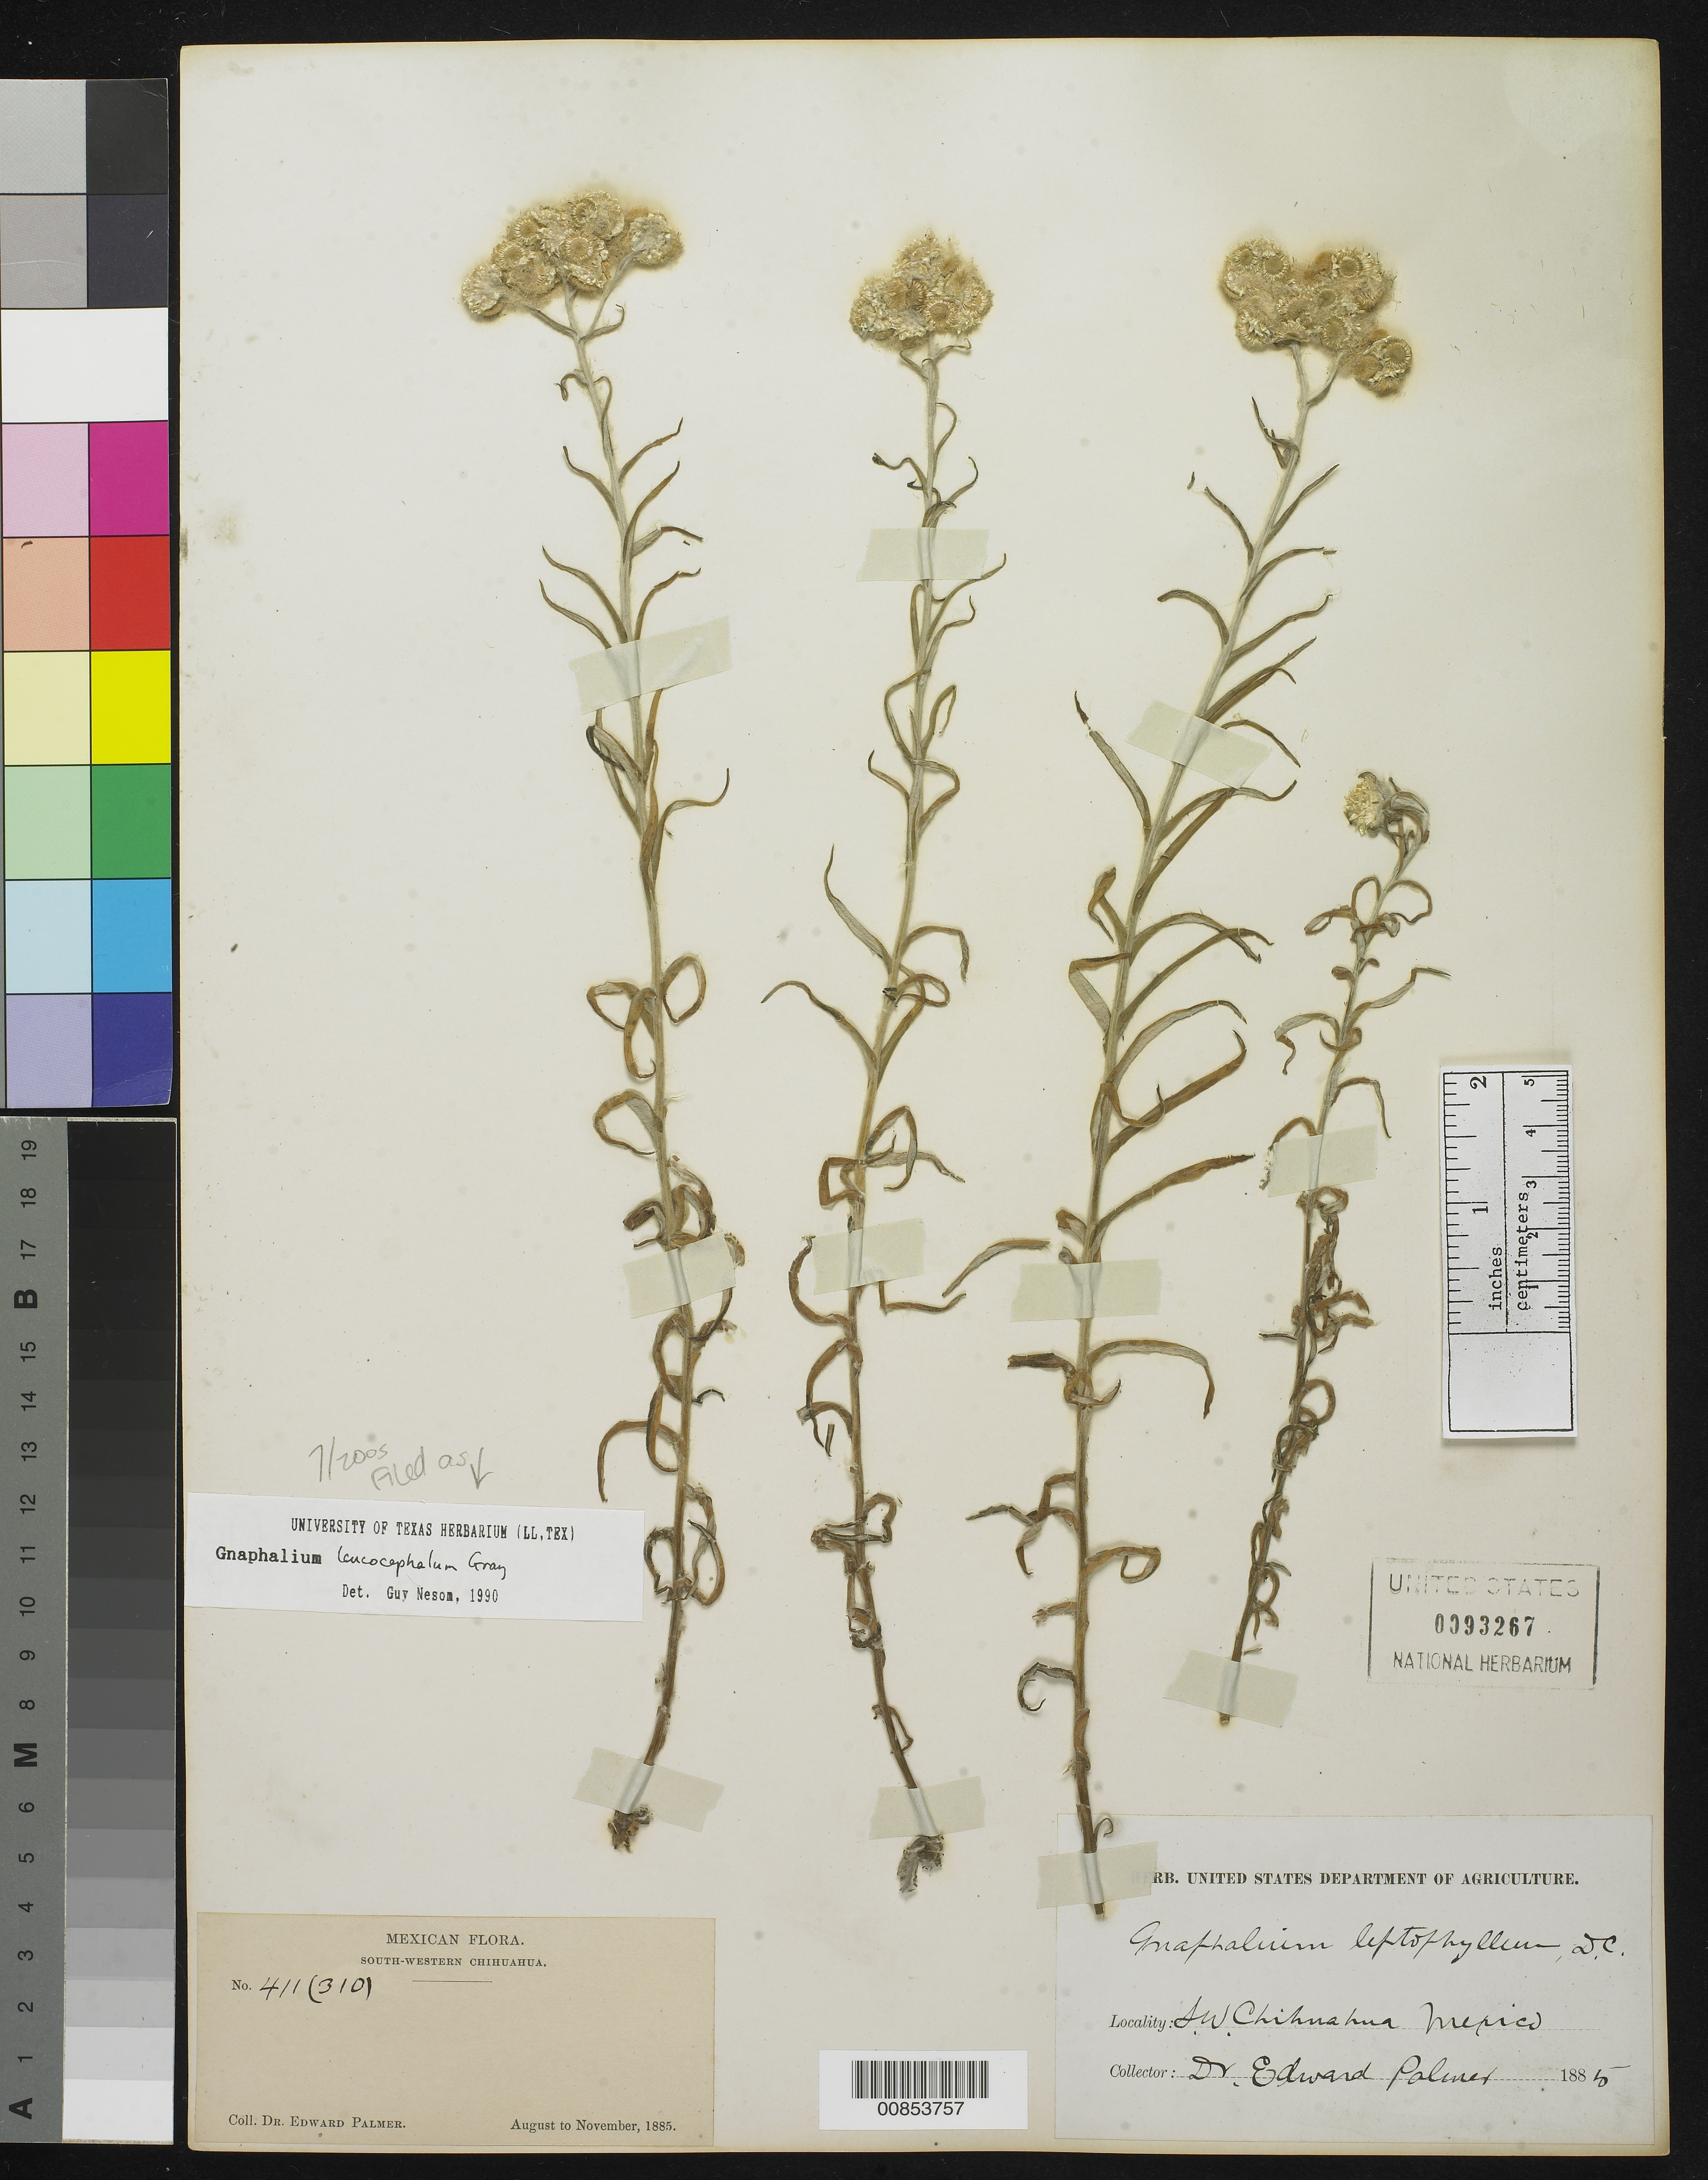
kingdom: Plantae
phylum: Tracheophyta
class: Magnoliopsida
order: Asterales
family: Asteraceae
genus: Pseudognaphalium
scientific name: Pseudognaphalium leucocephalum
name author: (A. Gray) Anderb.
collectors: E. Palmer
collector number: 411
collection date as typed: Aug 1885 to -- Nov 1885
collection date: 1885-08/1885-11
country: Mexico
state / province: Chihuahua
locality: South-Western Chihuahua.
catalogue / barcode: US 93267